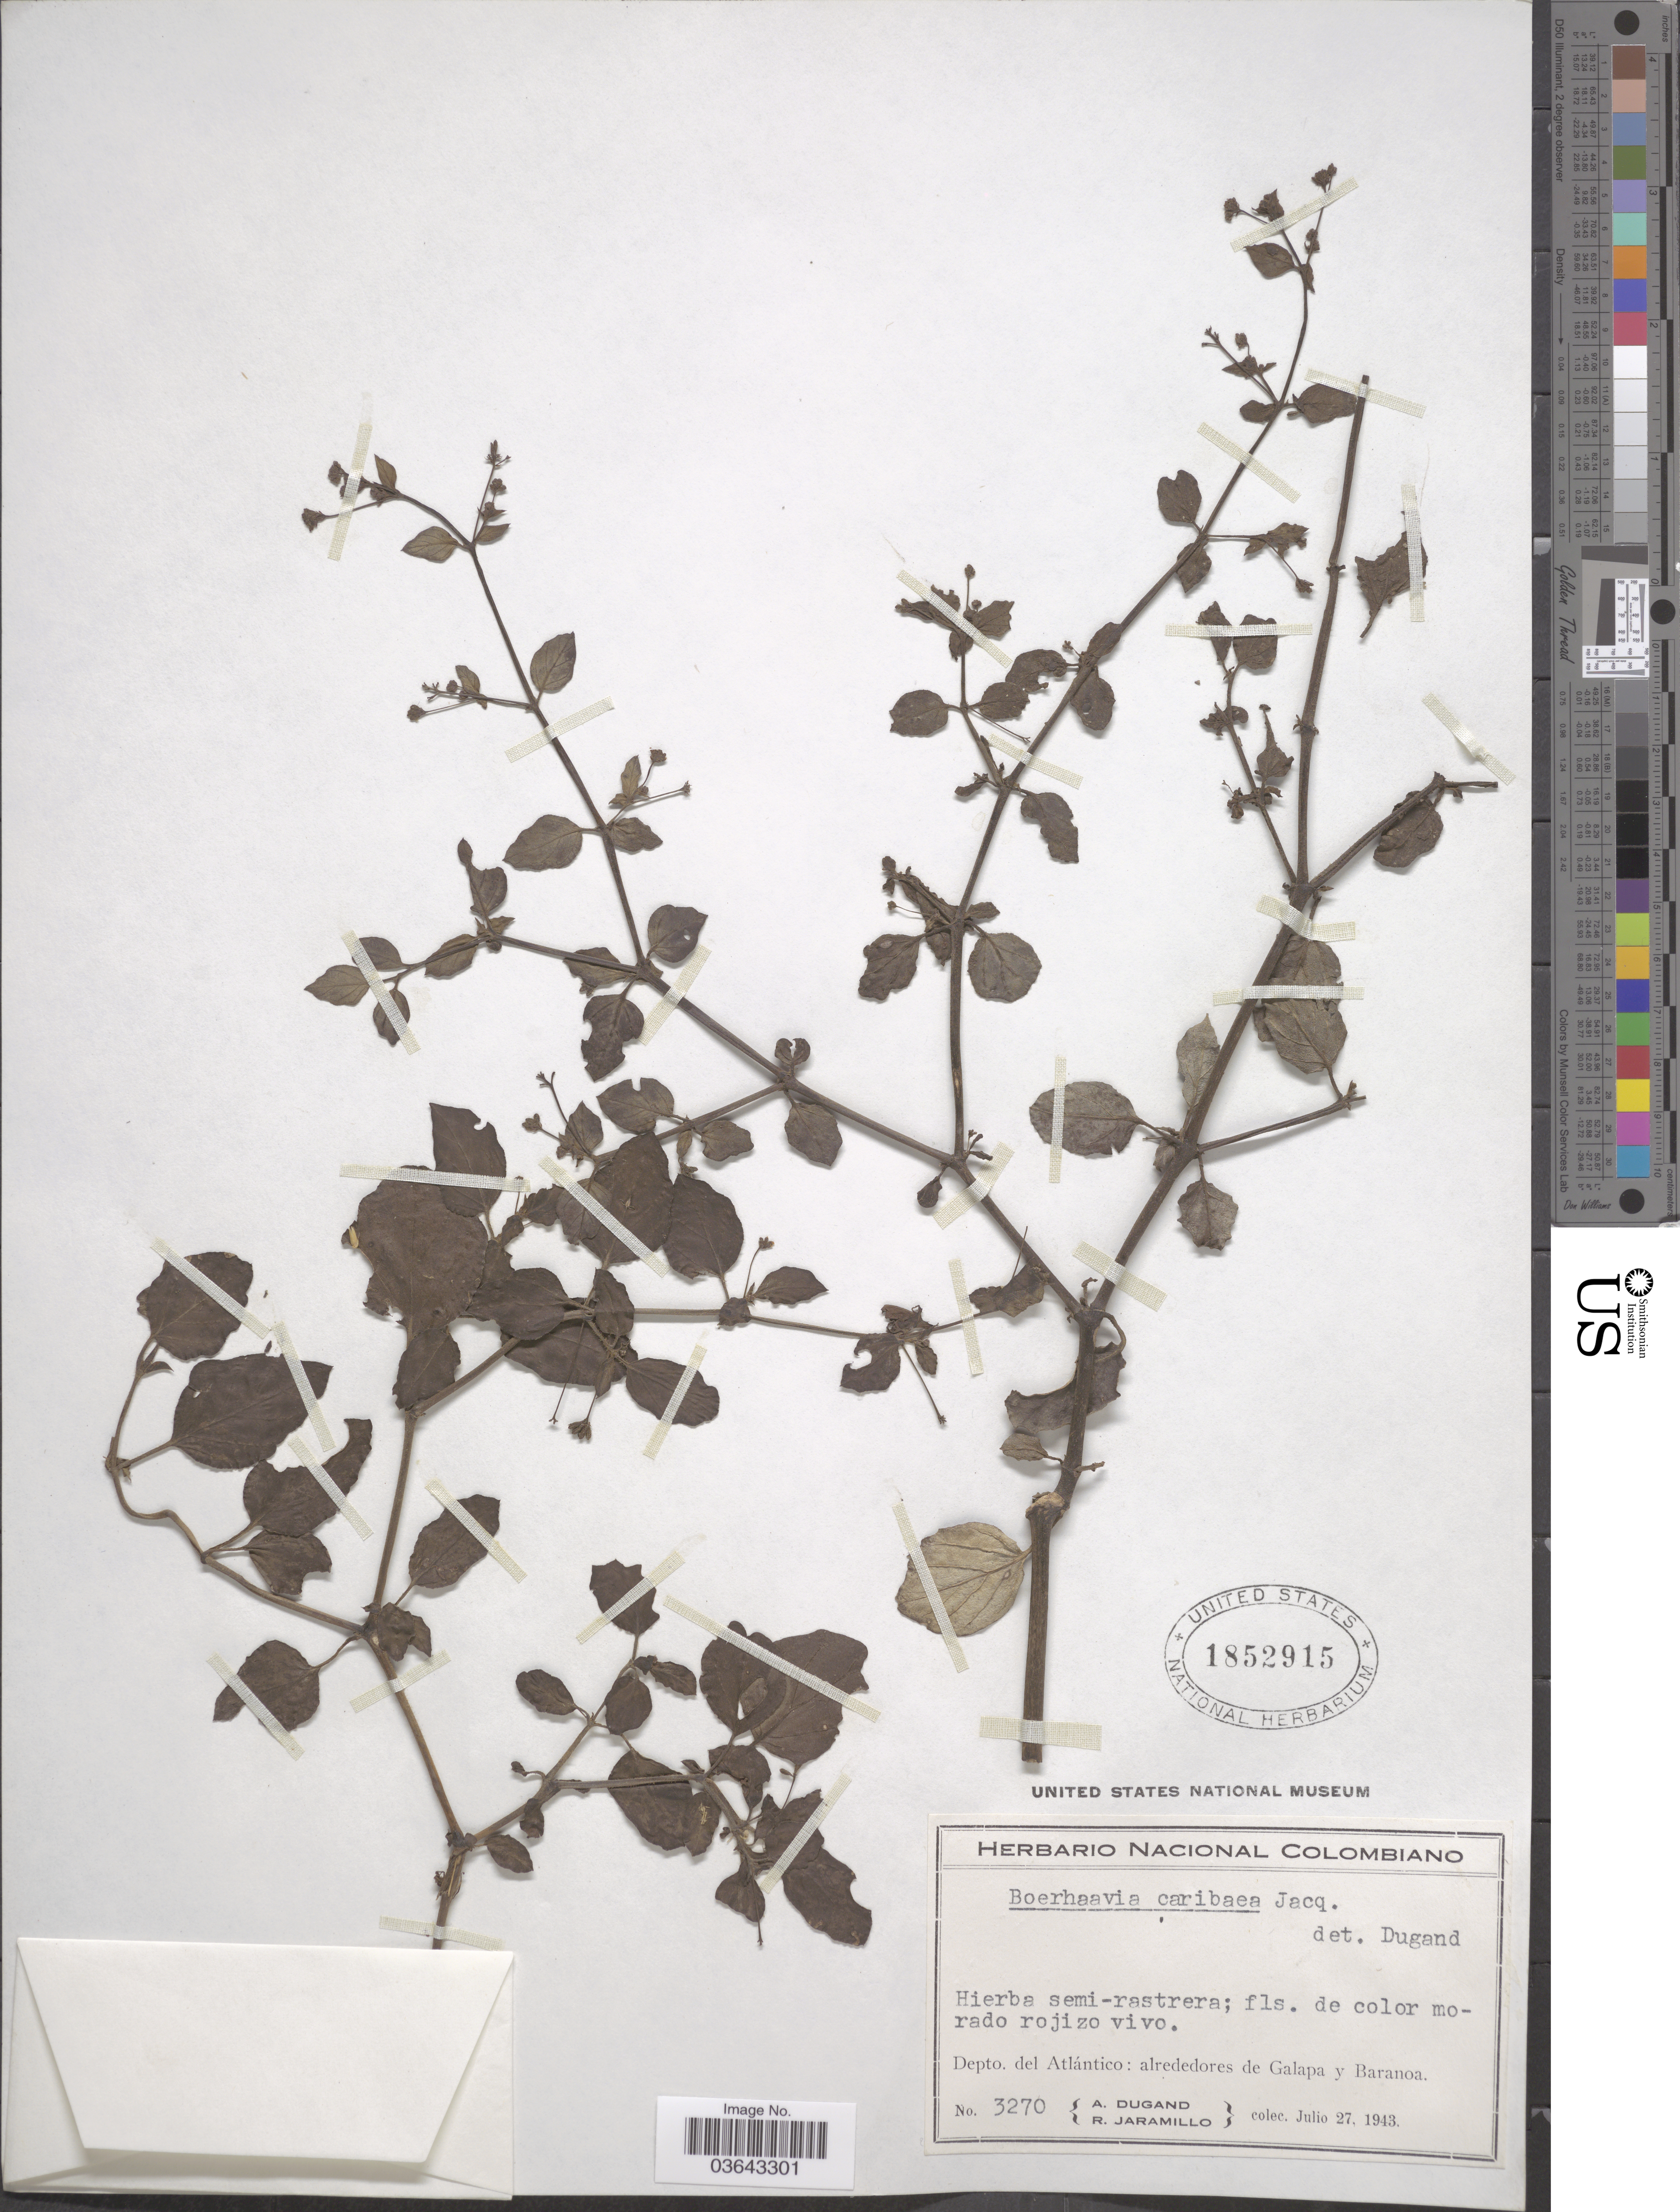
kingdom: Plantae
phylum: Tracheophyta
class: Magnoliopsida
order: Caryophyllales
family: Nyctaginaceae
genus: Boerhavia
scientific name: Boerhavia diffusa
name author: L.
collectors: A. Dugand & R. Jaramillo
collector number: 3270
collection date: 1943-07-27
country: Colombia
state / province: Atlántico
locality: Depto. del Atlántico: alrededores de Galapa y Baranoa.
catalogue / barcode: US 1852915